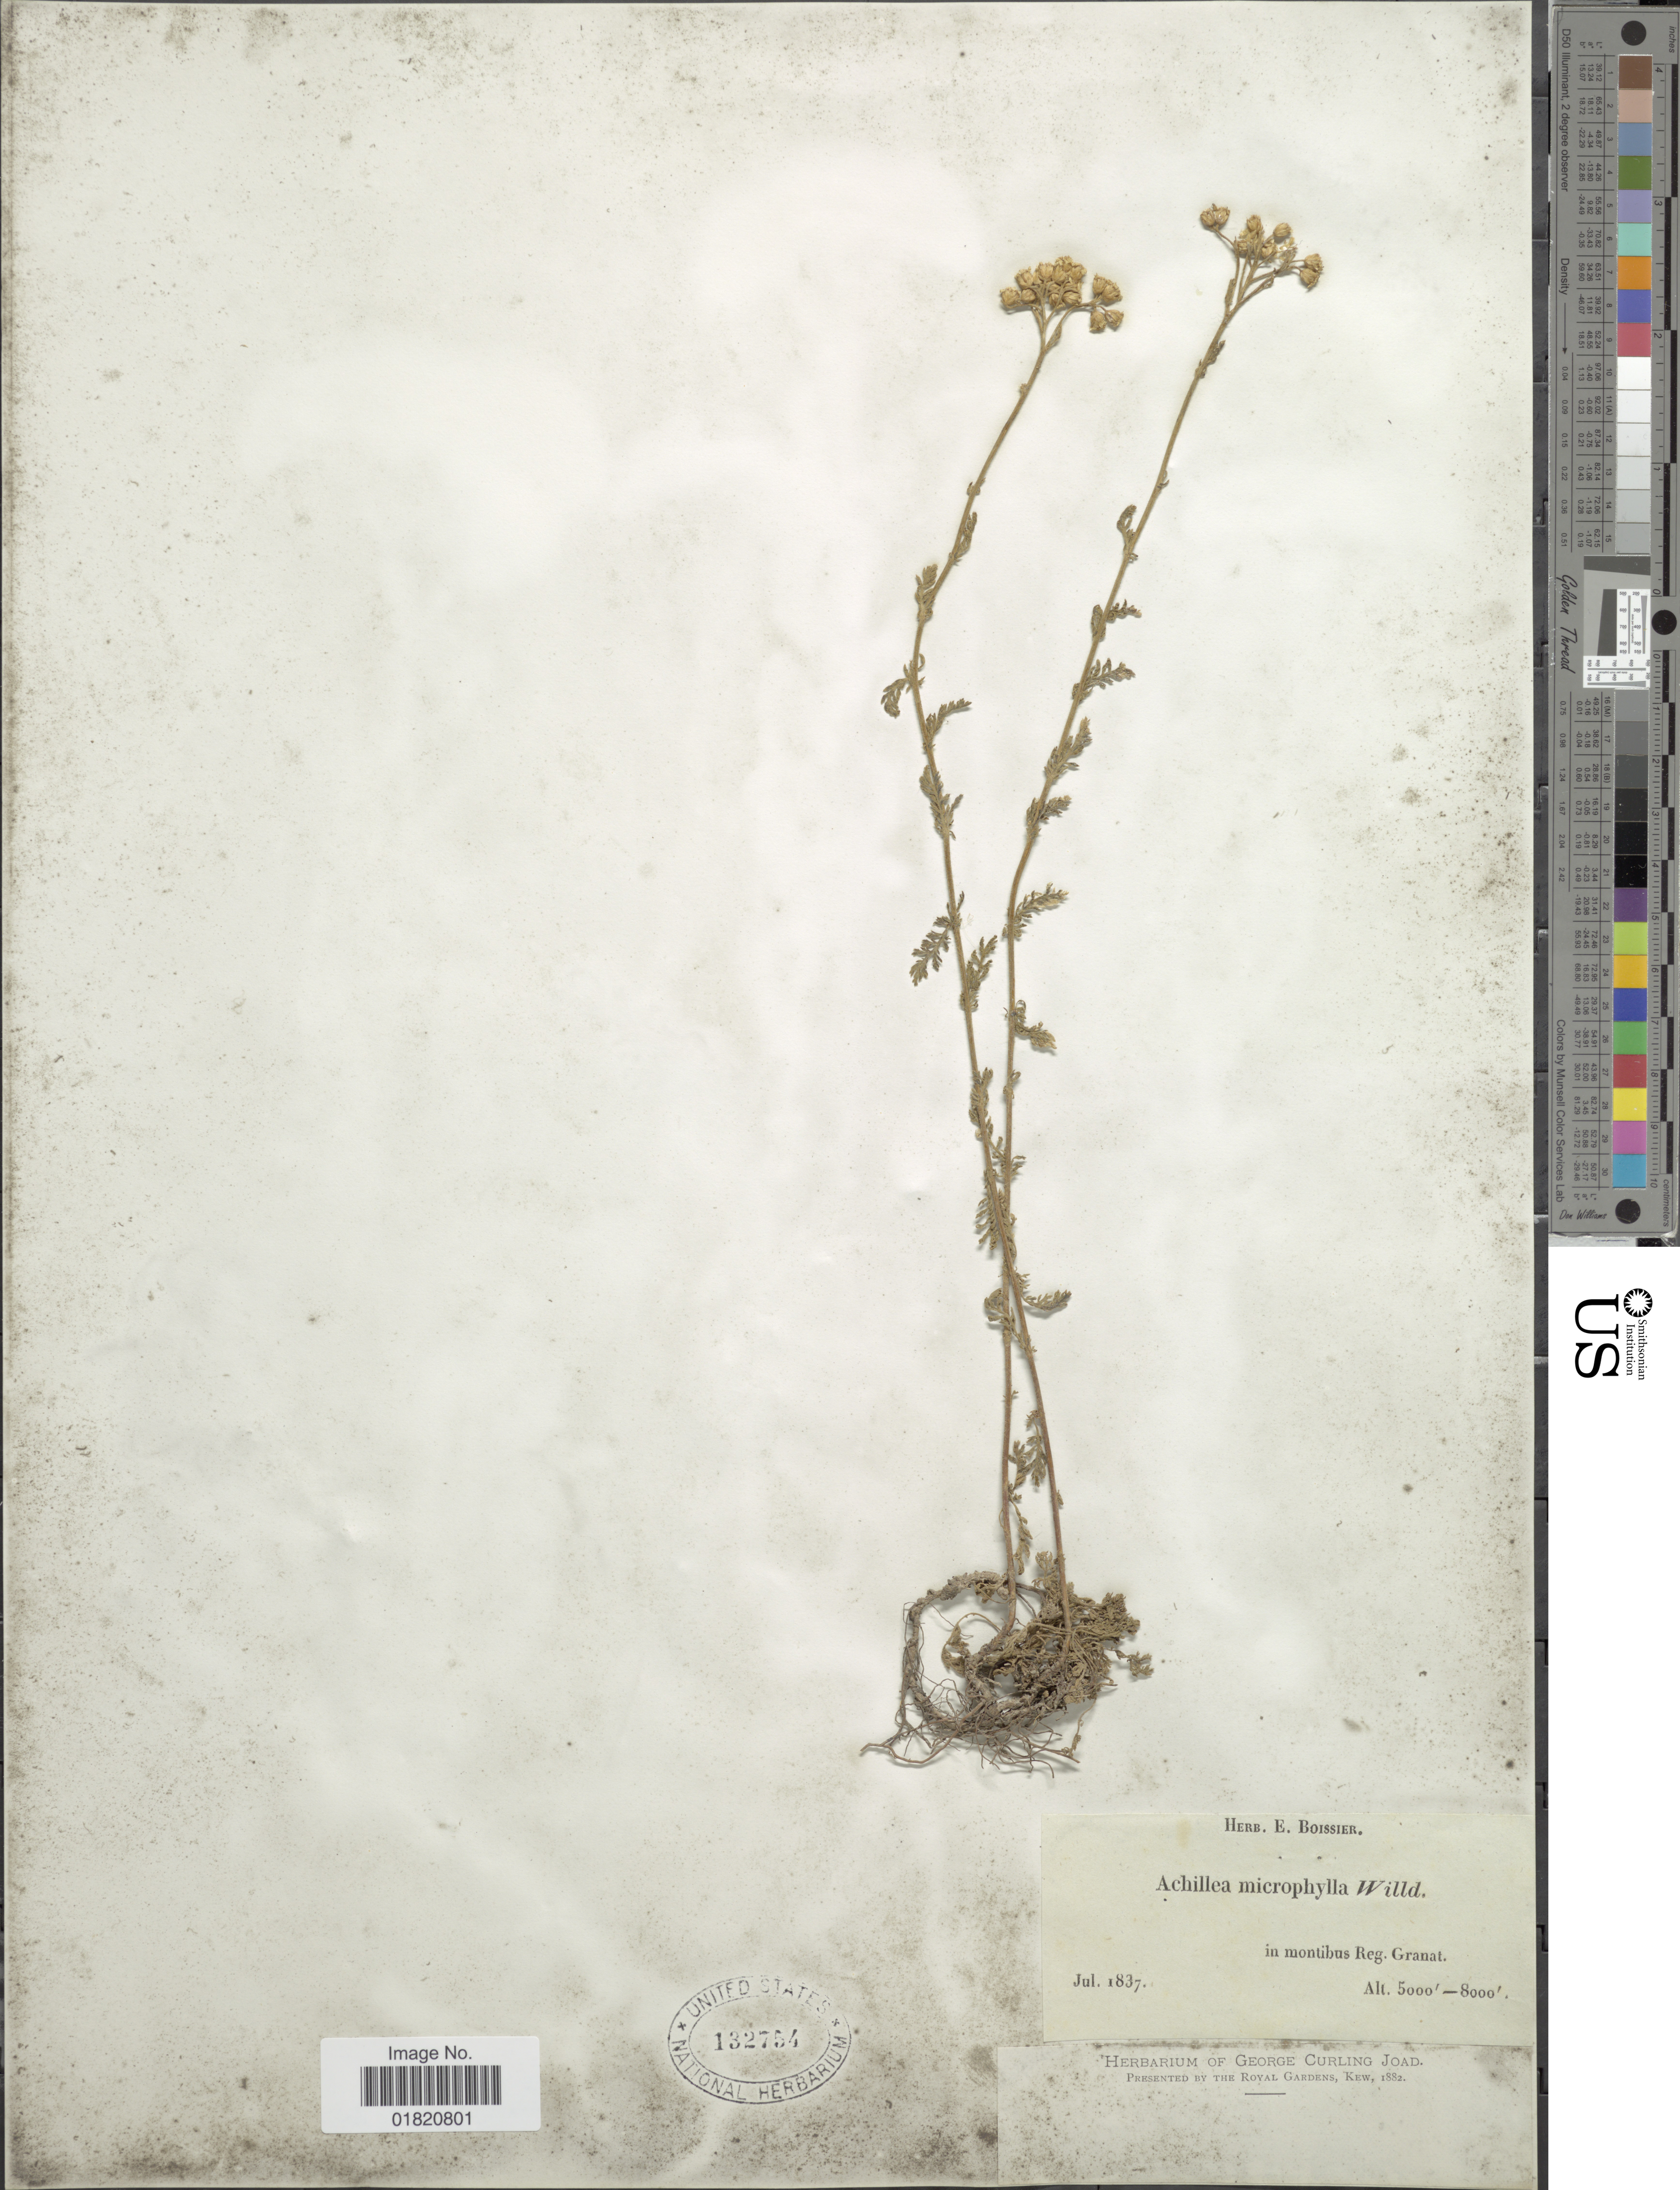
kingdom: Plantae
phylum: Tracheophyta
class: Magnoliopsida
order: Asterales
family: Asteraceae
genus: Achillea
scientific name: Achillea microphylla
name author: Willd.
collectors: Herb. Boissier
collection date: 1837-07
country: Spain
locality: In montibus Reg. Granat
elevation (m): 1524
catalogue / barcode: US 132754